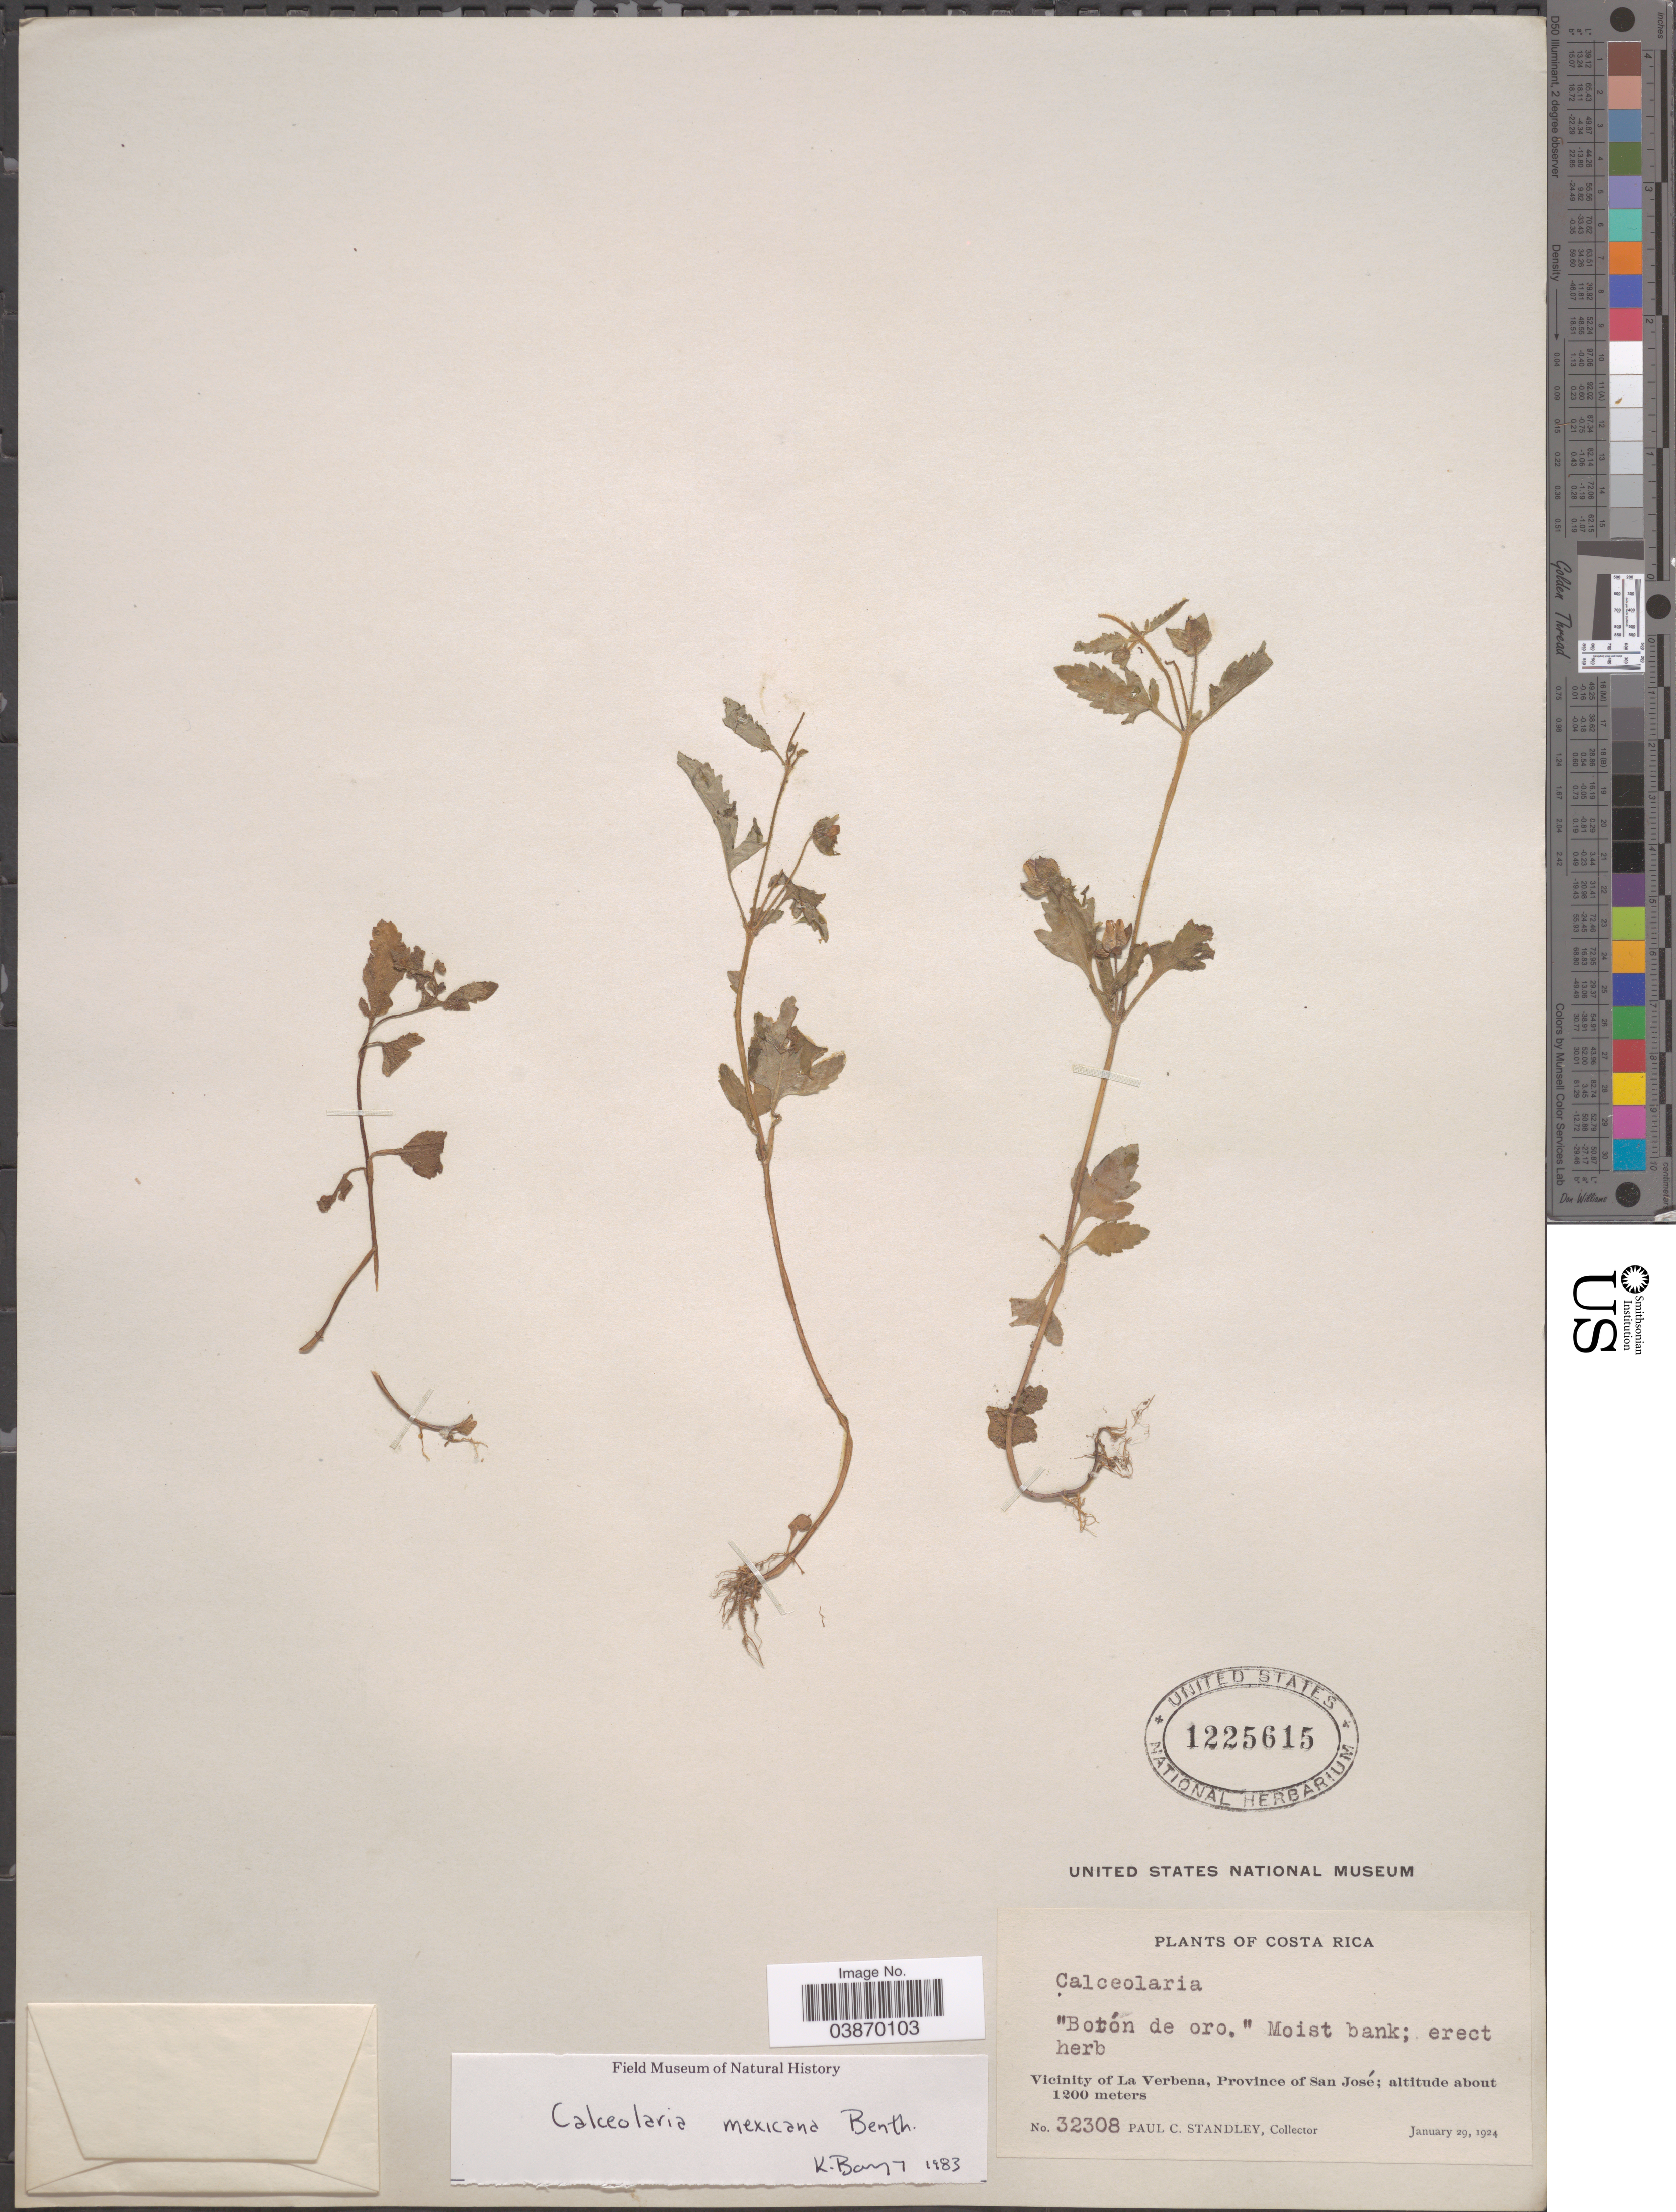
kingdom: Plantae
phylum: Tracheophyta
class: Magnoliopsida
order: Lamiales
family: Calceolariaceae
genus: Calceolaria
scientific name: Calceolaria mexicana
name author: Benth.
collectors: P. C. Standley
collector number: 32308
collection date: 1924-01-29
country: Costa Rica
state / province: San José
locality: Vicinity of La Verbena.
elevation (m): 1200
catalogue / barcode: US 1225615